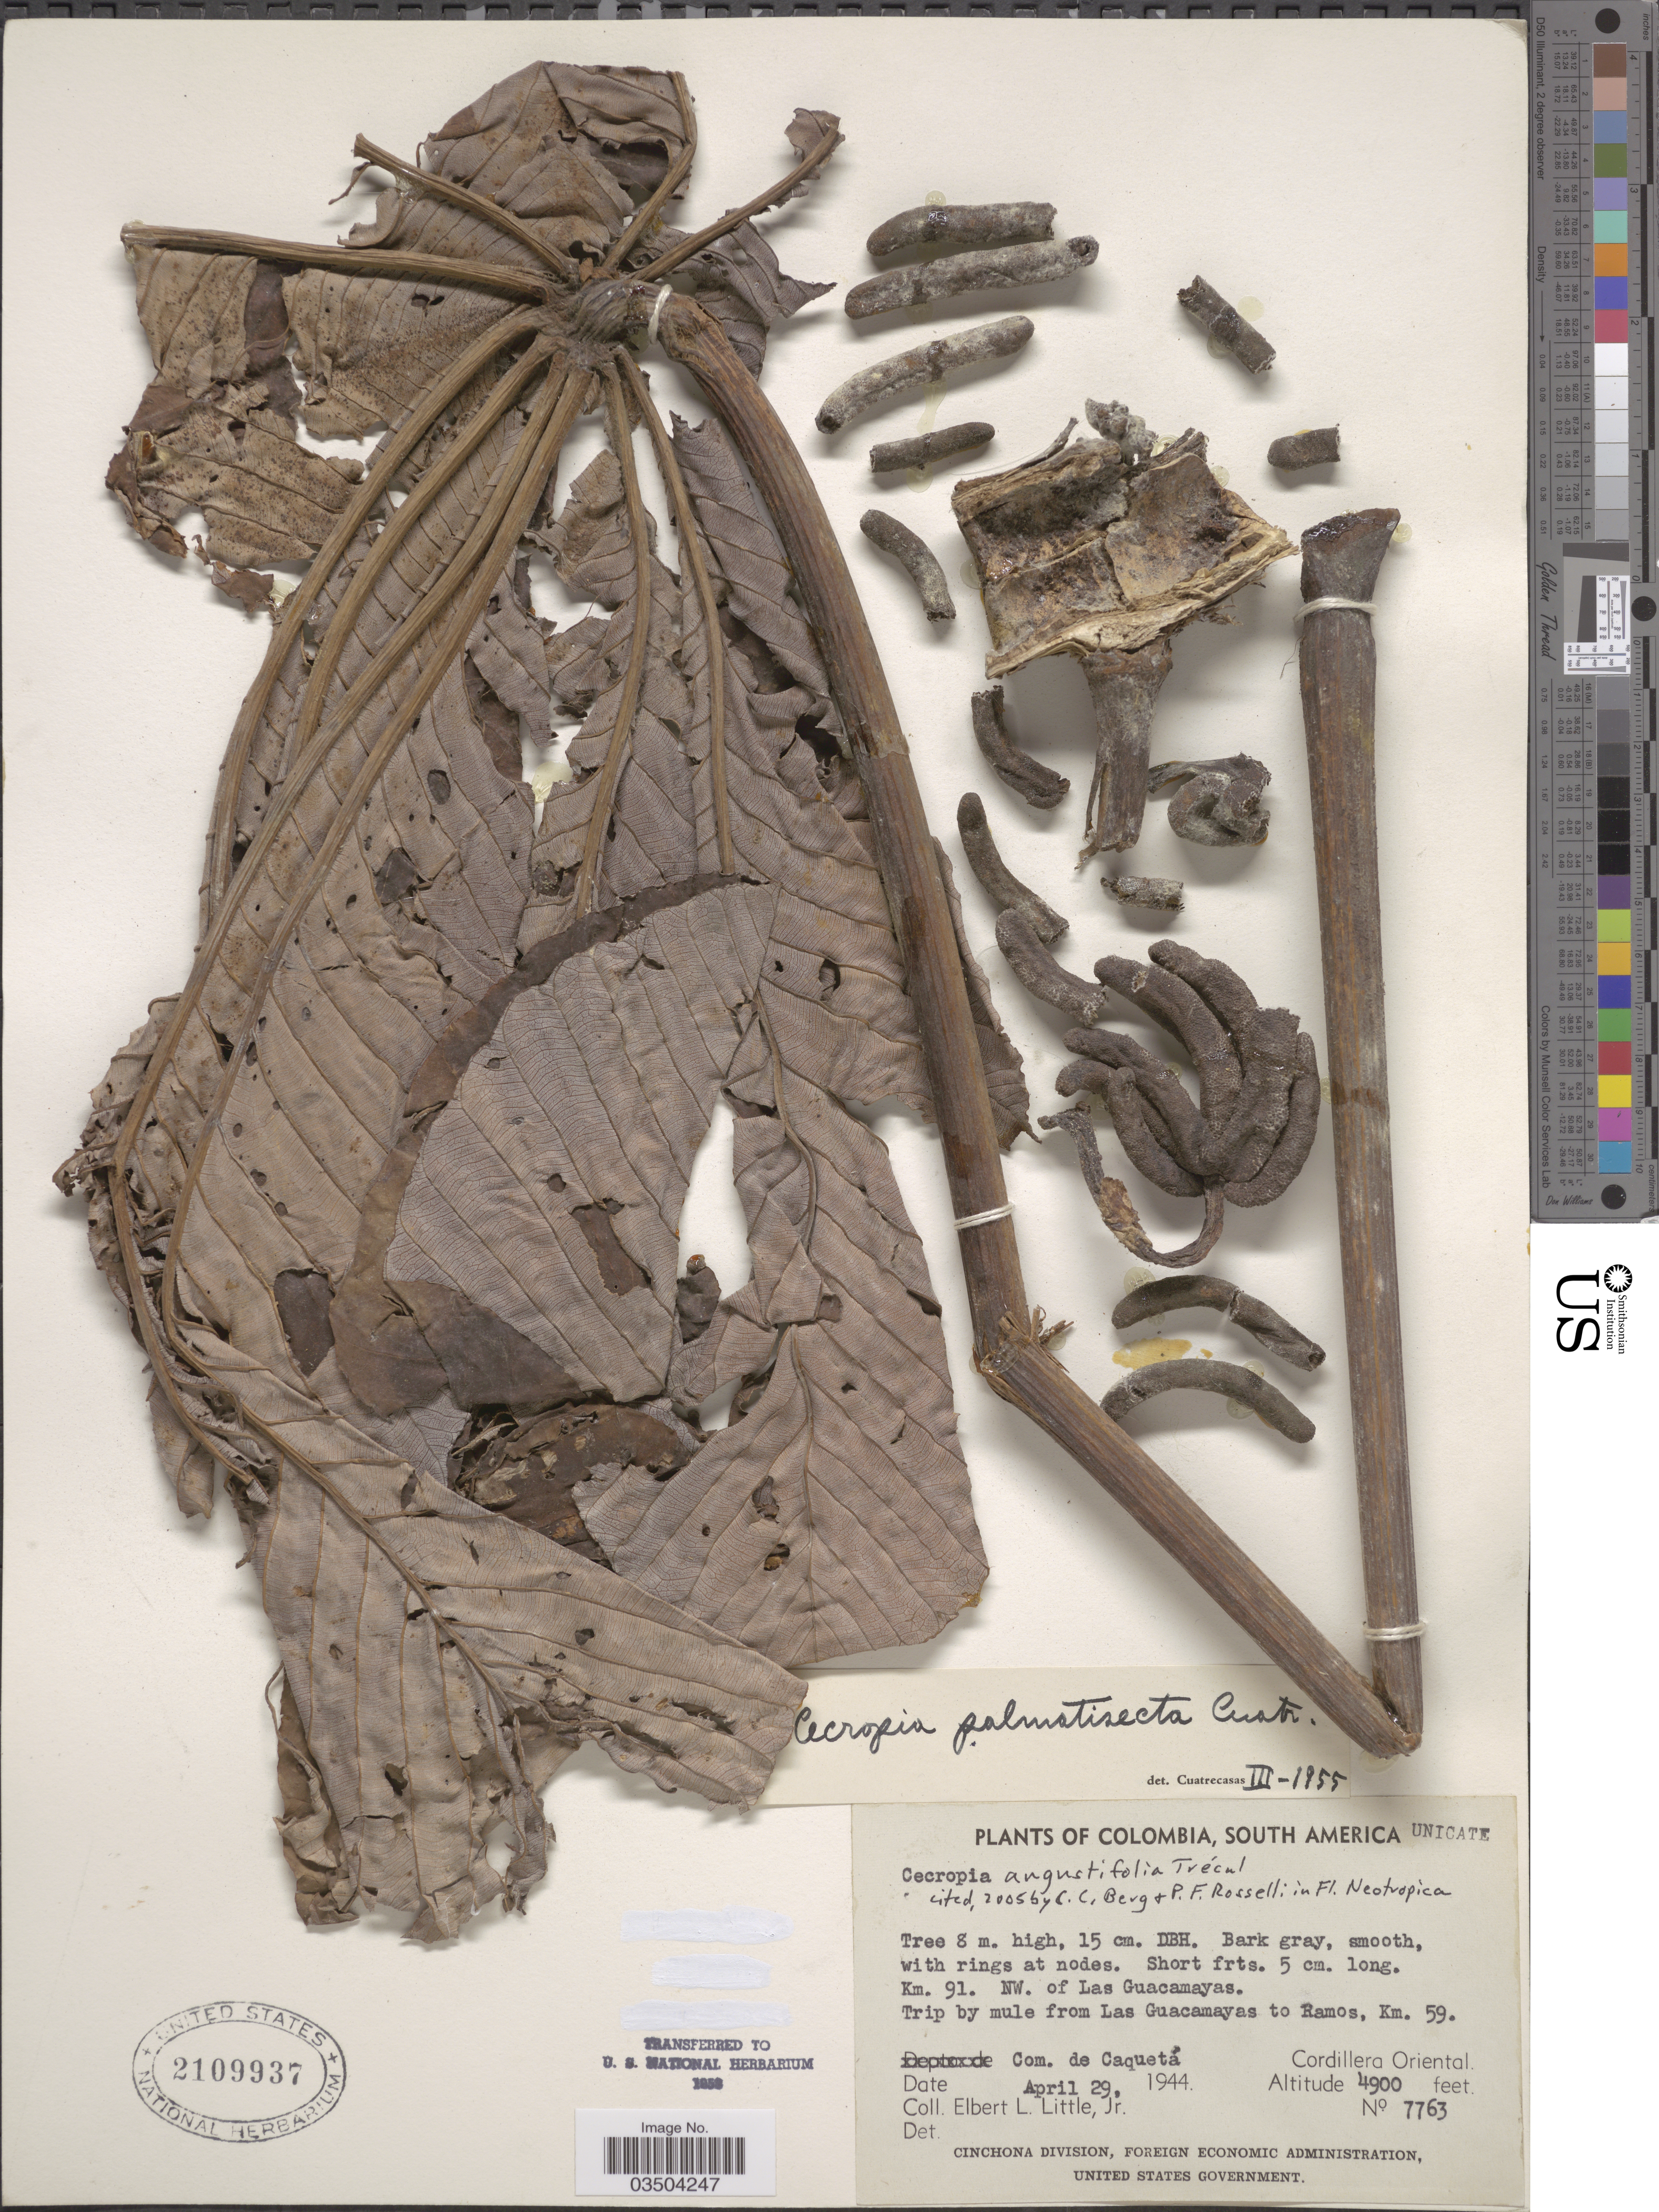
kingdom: Plantae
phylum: Tracheophyta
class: Magnoliopsida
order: Rosales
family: Urticaceae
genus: Cecropia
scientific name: Cecropia angustifolia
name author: Trécul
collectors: E. L. Little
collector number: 7763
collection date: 1944-04-29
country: Colombia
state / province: Caquetá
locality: Km. 91. NW. of Las Guacamayas. Trip by mule from Las Guacamayas to Ramos, Km. 59. Com. de Caqueta, Cordillera Oriental.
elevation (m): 1494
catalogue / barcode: US 2109937